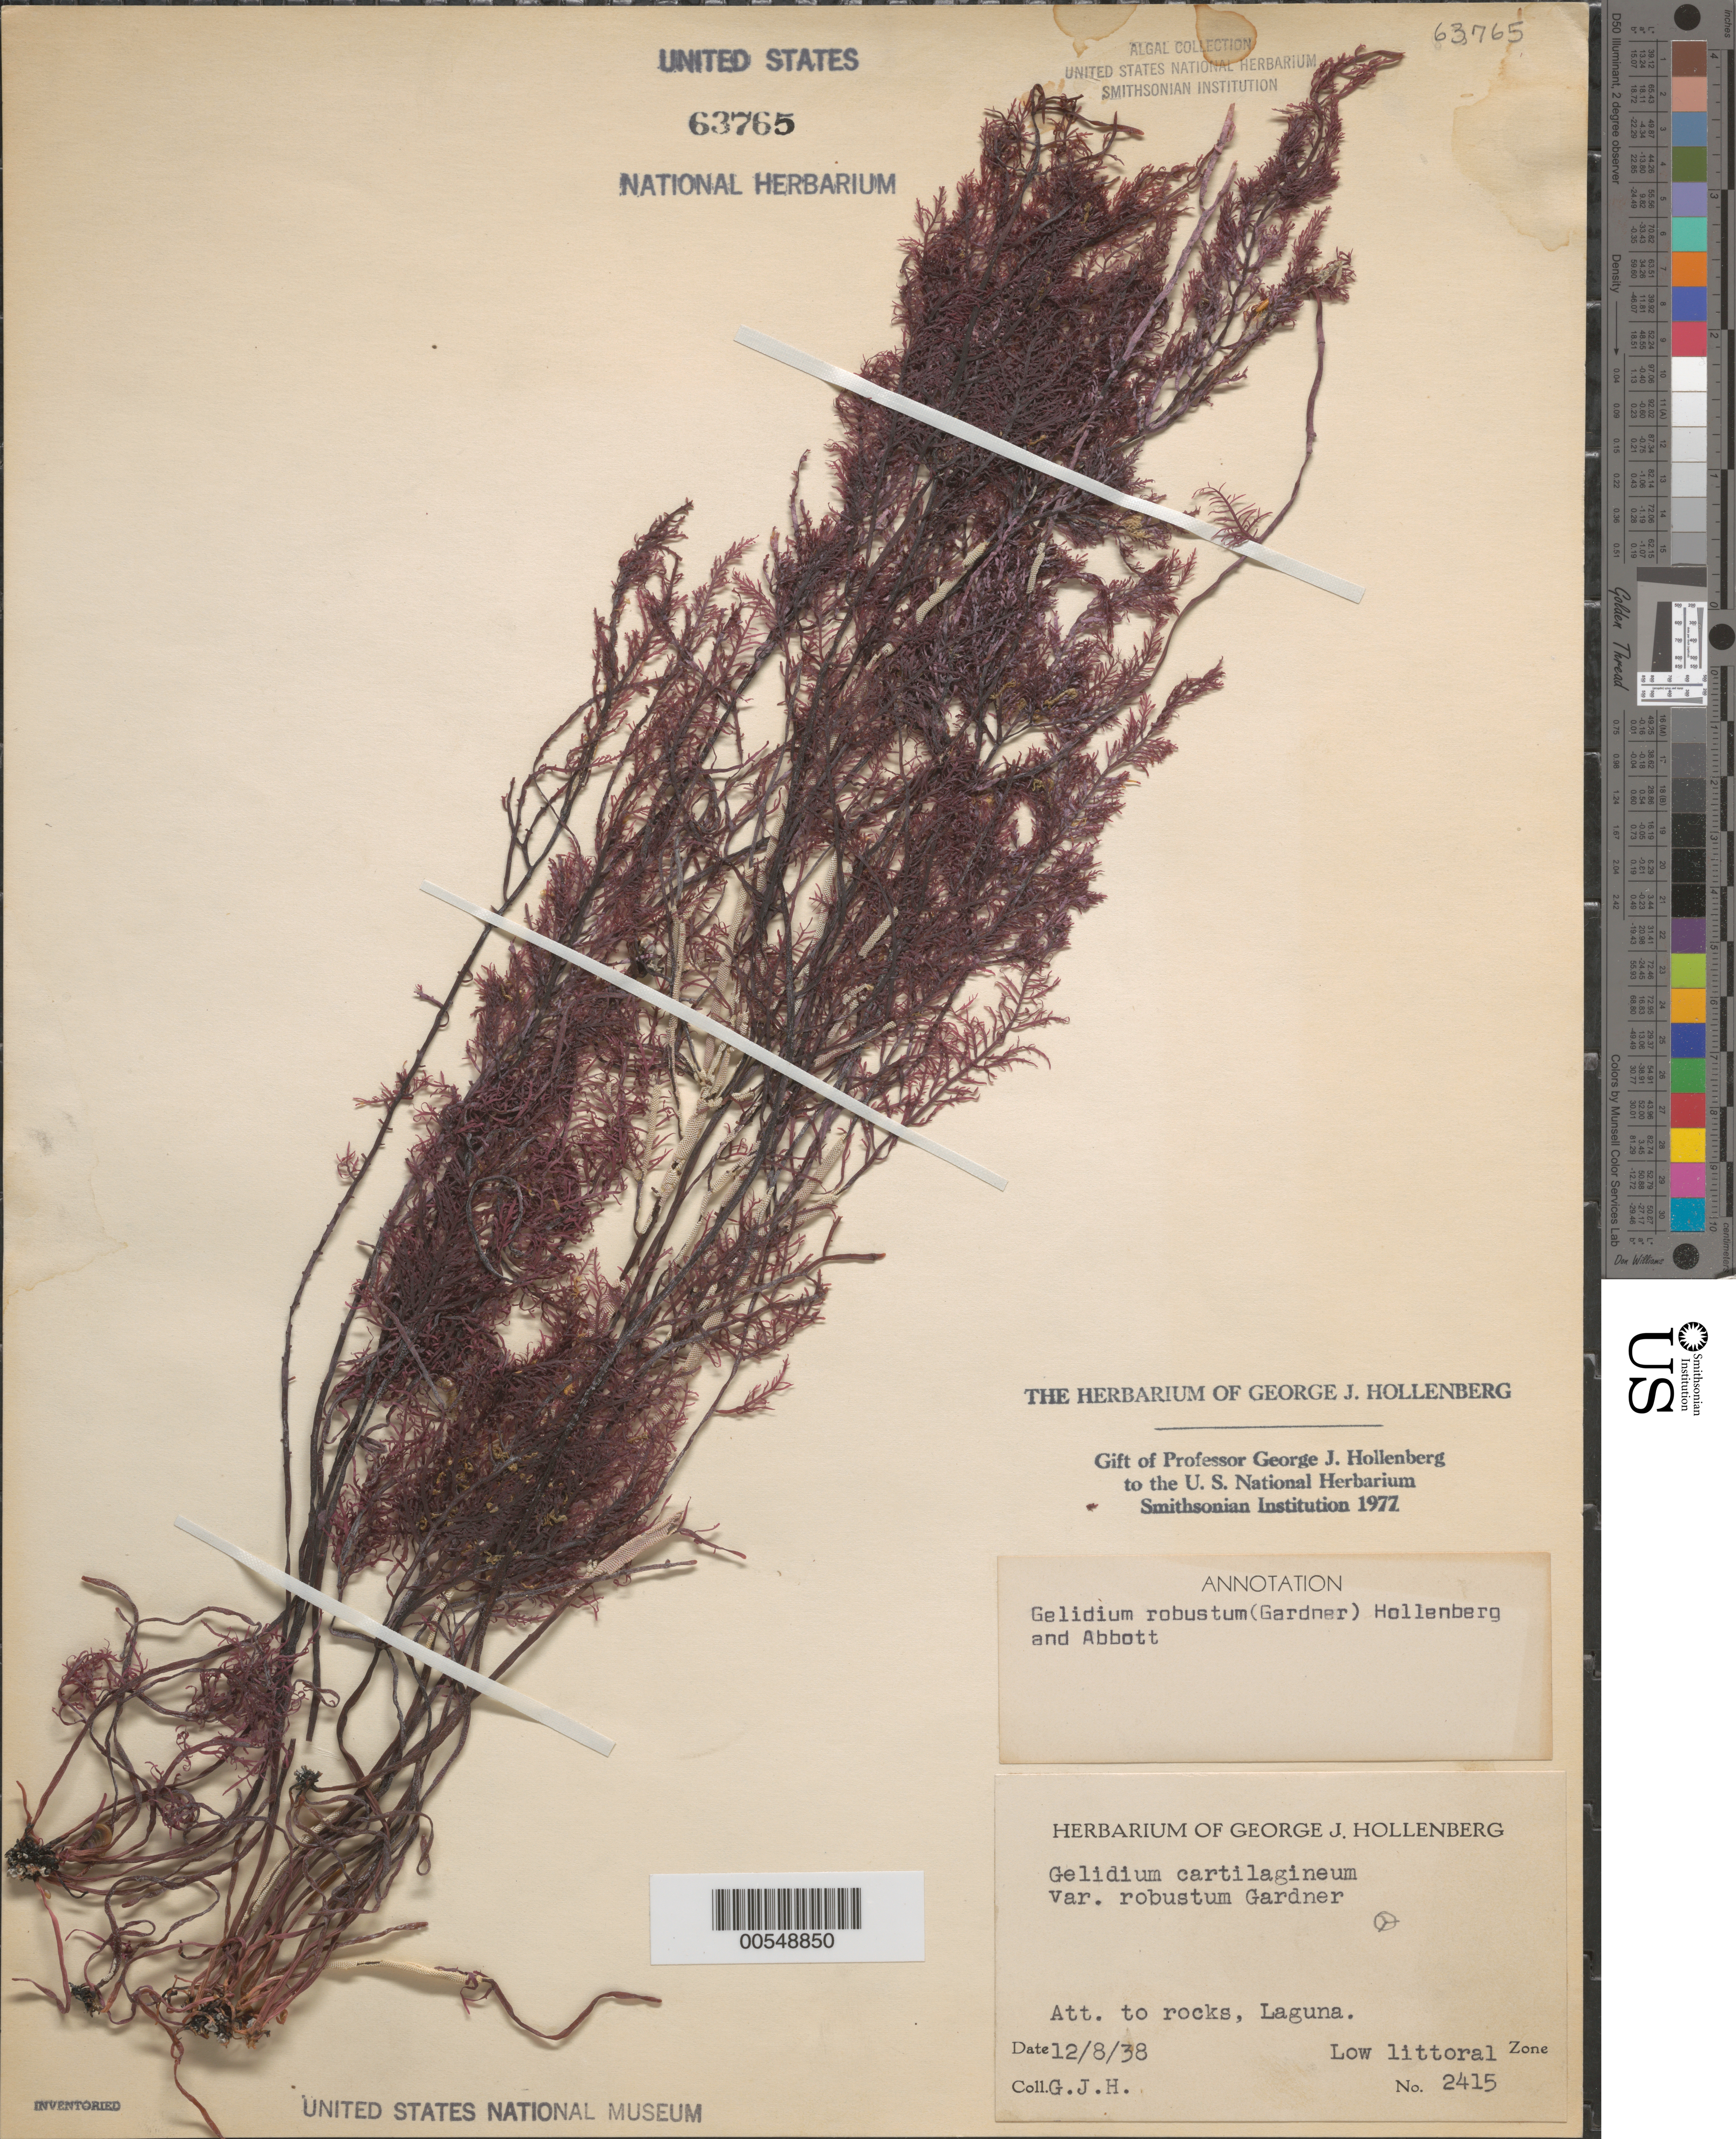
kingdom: Plantae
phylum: Rhodophyta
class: Florideophyceae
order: Gelidiales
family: Gelidiaceae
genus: Gelidium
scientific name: Gelidium robustum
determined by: Hollenberg, George J.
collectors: G. Hollenberg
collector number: GJH 2415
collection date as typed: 08 Dec 1938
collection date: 1938-12-08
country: United States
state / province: California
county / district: Orange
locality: Laguna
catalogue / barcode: US 63765